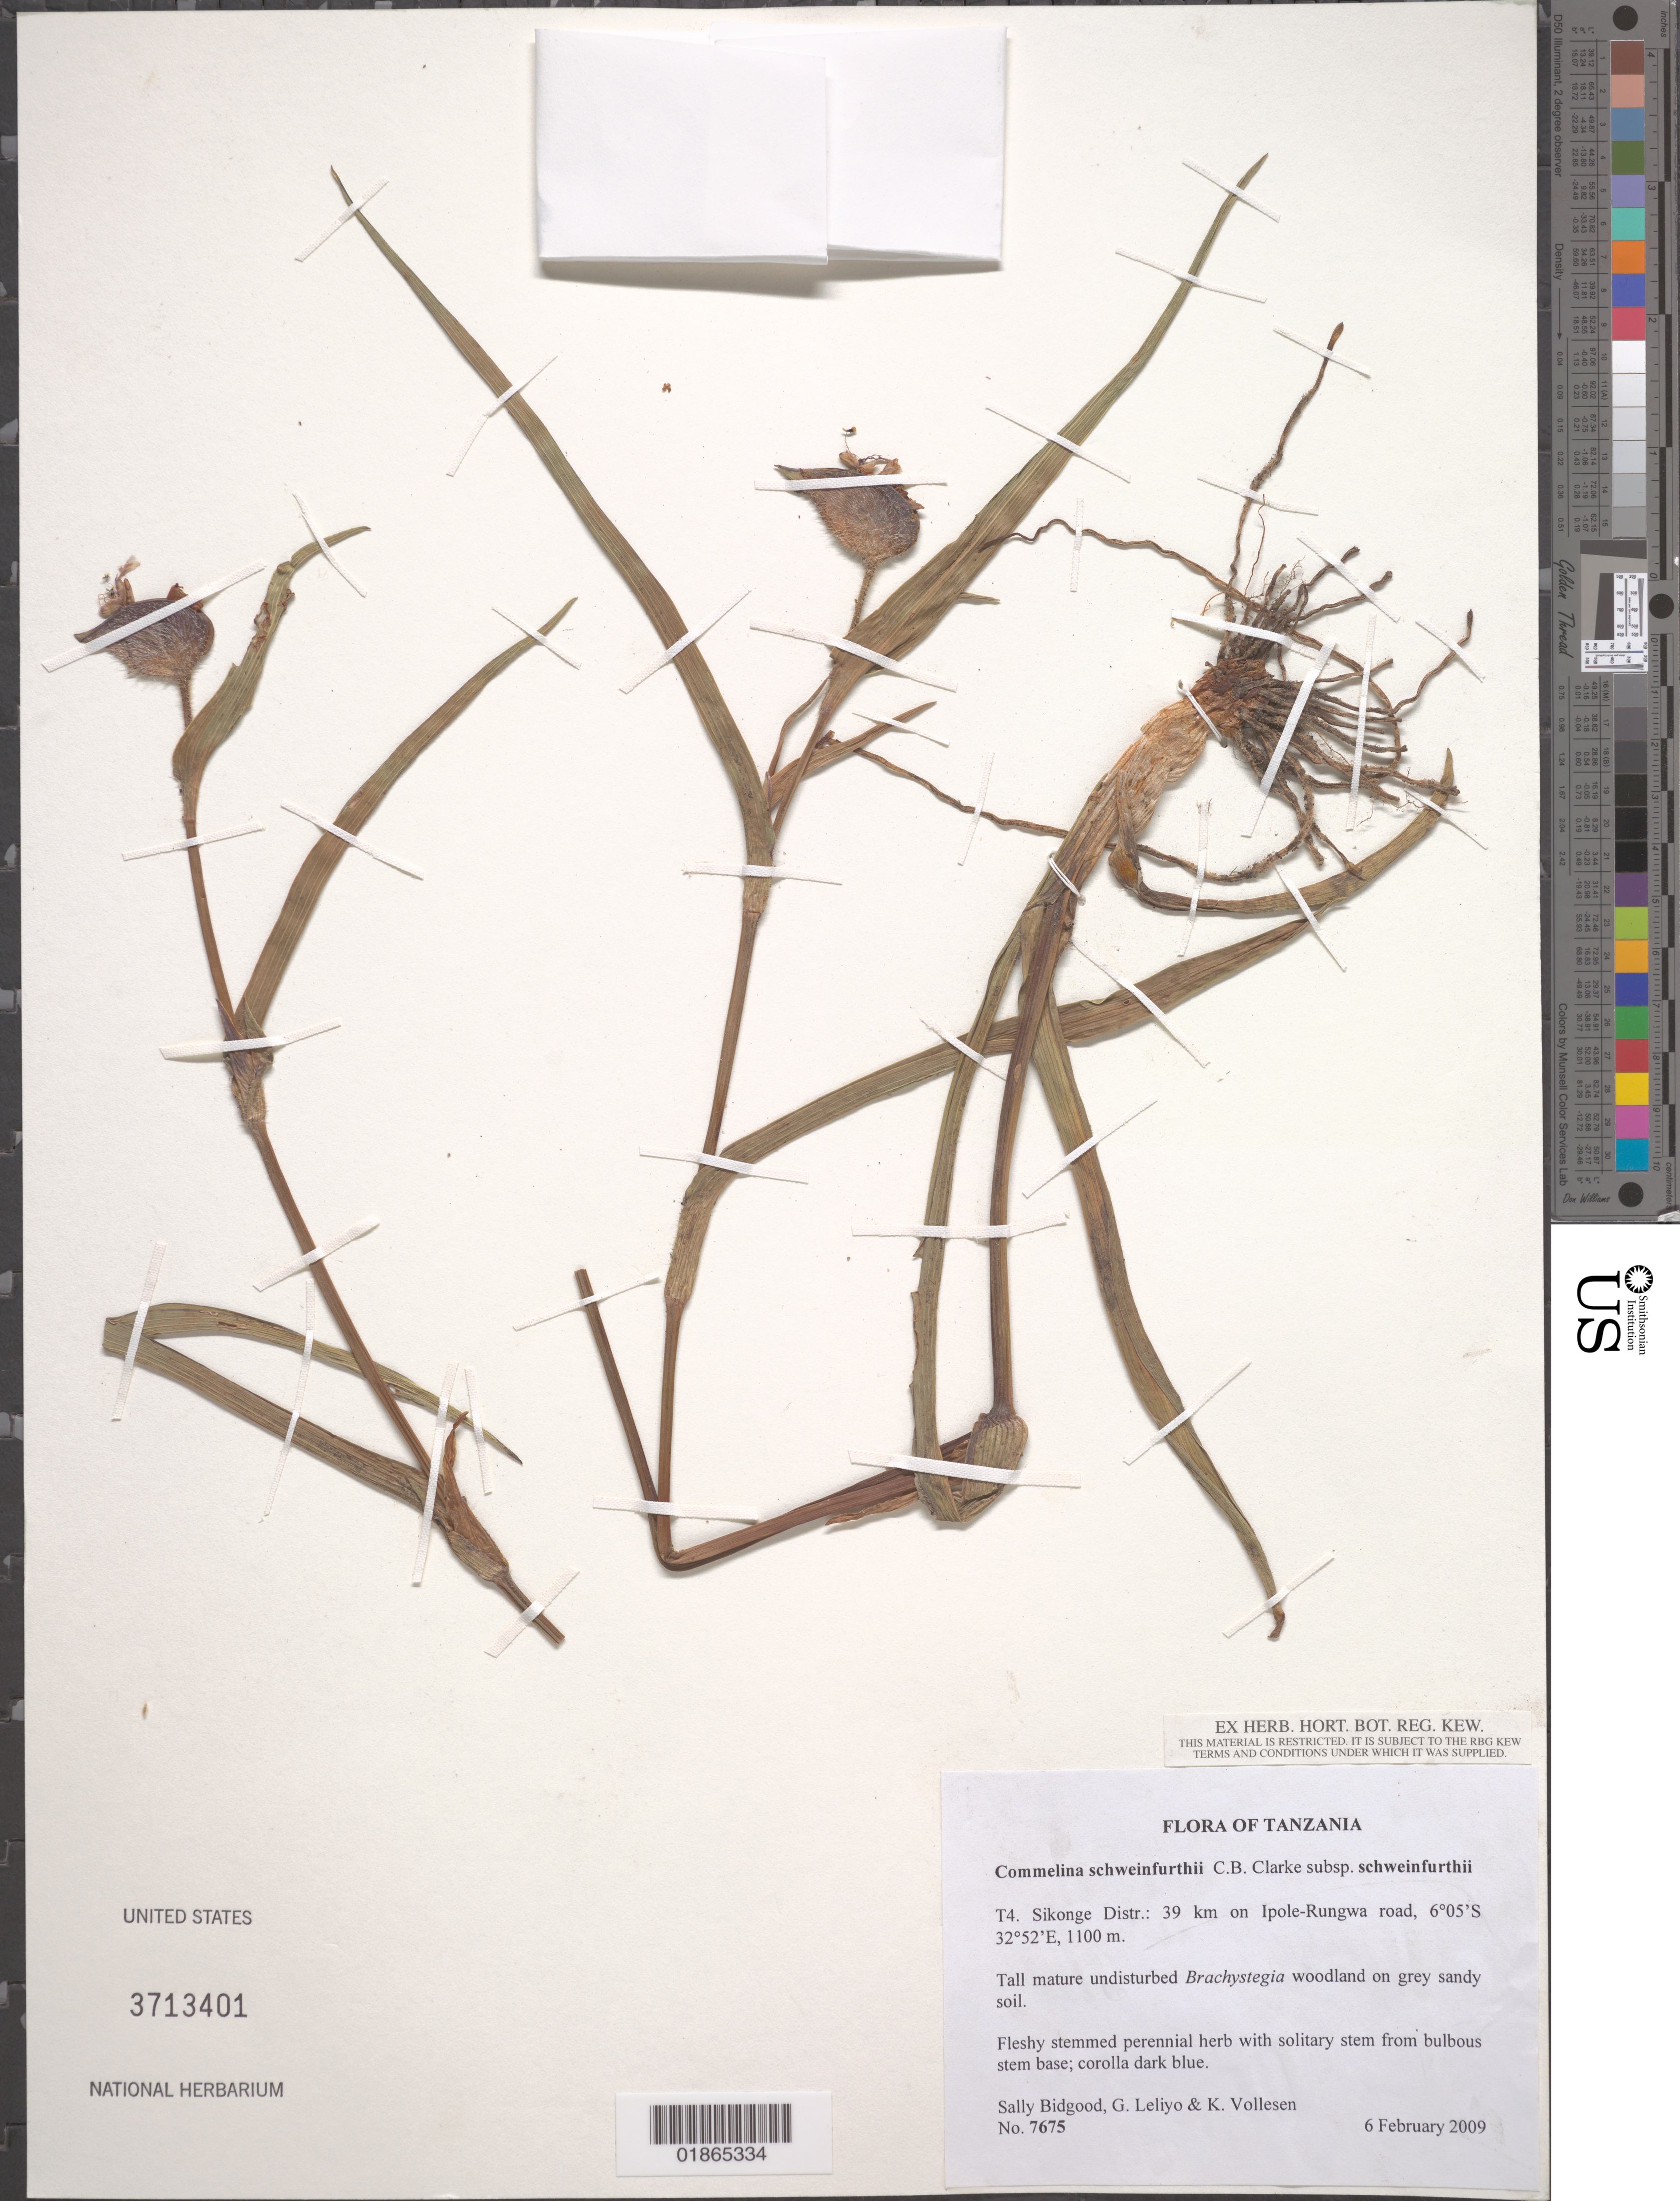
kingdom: Plantae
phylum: Tracheophyta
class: Liliopsida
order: Commelinales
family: Commelinaceae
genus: Commelina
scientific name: Commelina schweinfurthii subsp. schweinfurthii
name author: C.B. Clarke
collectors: S. Bidgood, G. Leliyo & K. Vollesen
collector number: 7675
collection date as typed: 6 February 2009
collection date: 2009-02-06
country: Tanzania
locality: T4. Sikonge Distr.: 39 km on Ipole-Rungwa road.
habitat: Tall mature undisturbed woodland on grey sandy soil.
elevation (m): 1100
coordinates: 6 05 S, 32 52 E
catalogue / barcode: US 3713401